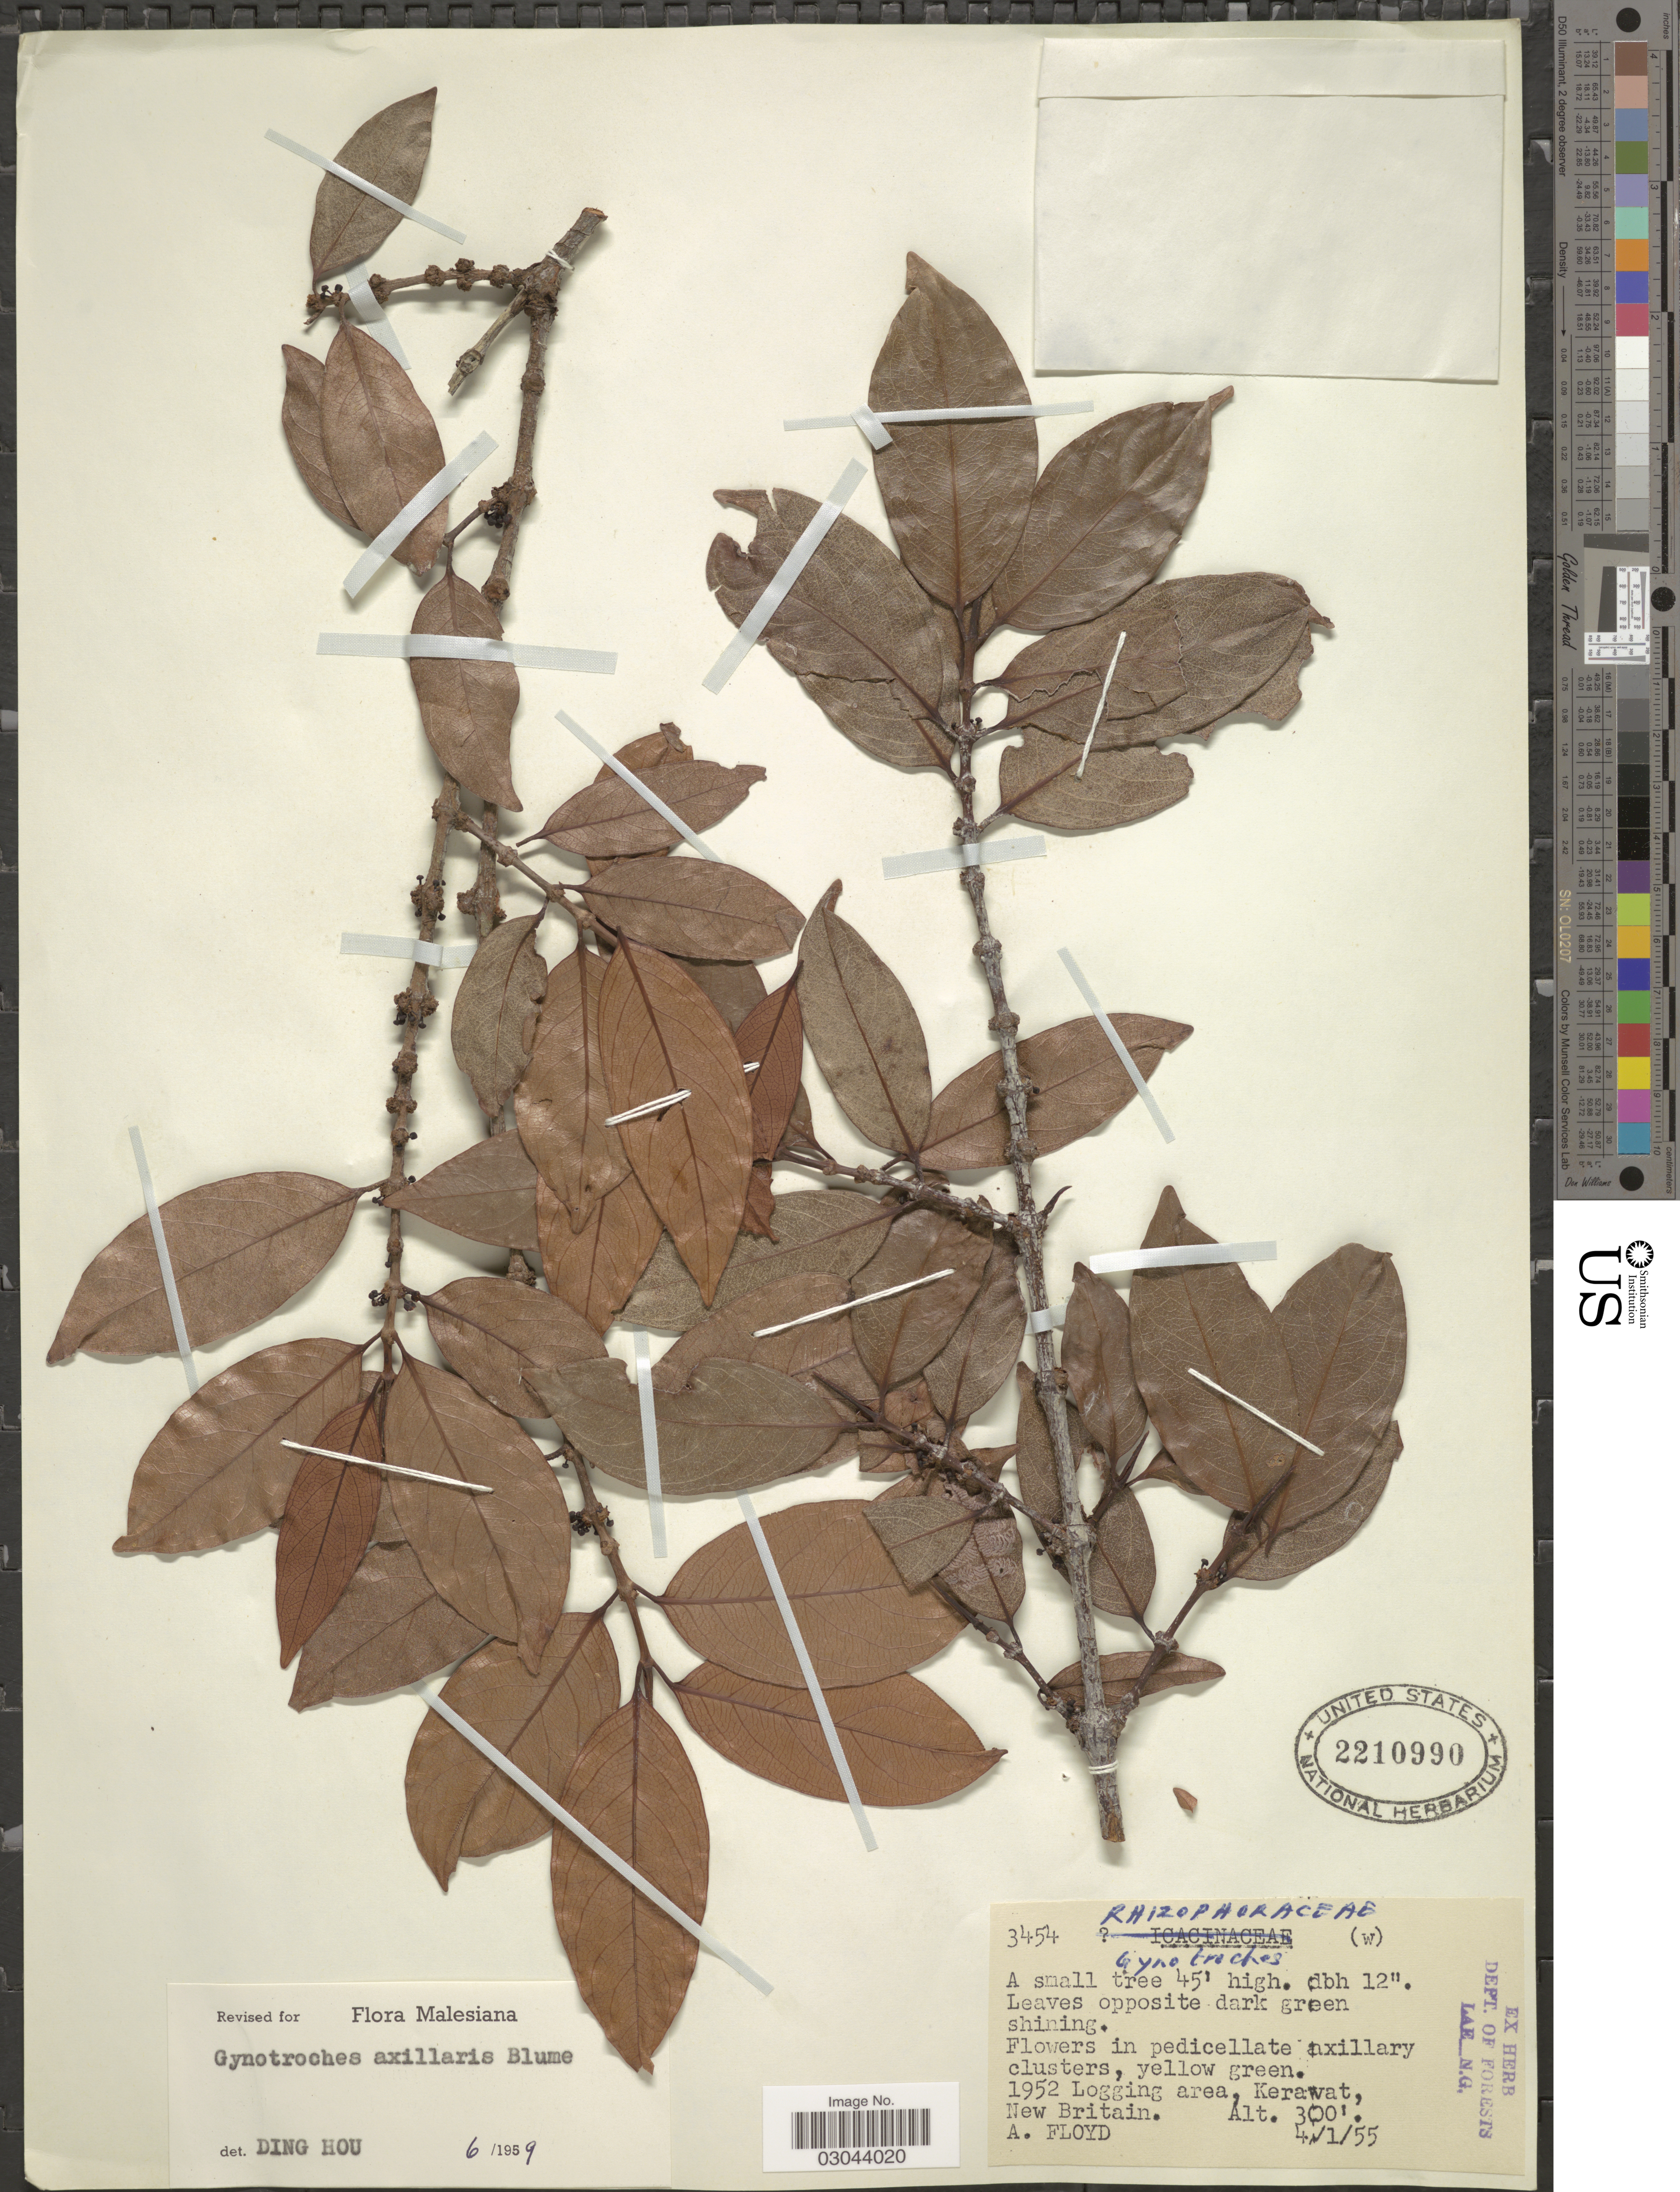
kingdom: Plantae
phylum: Tracheophyta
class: Magnoliopsida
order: Malpighiales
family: Rhizophoraceae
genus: Gynotroches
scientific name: Gynotroches axillaris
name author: Blume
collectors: A. Floyd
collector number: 3454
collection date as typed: Transcribed d/m/y: 4/1/55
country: Papua New Guinea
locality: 1952 Logging area, Kerawat, New Britain.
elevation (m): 91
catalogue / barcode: US 2210990